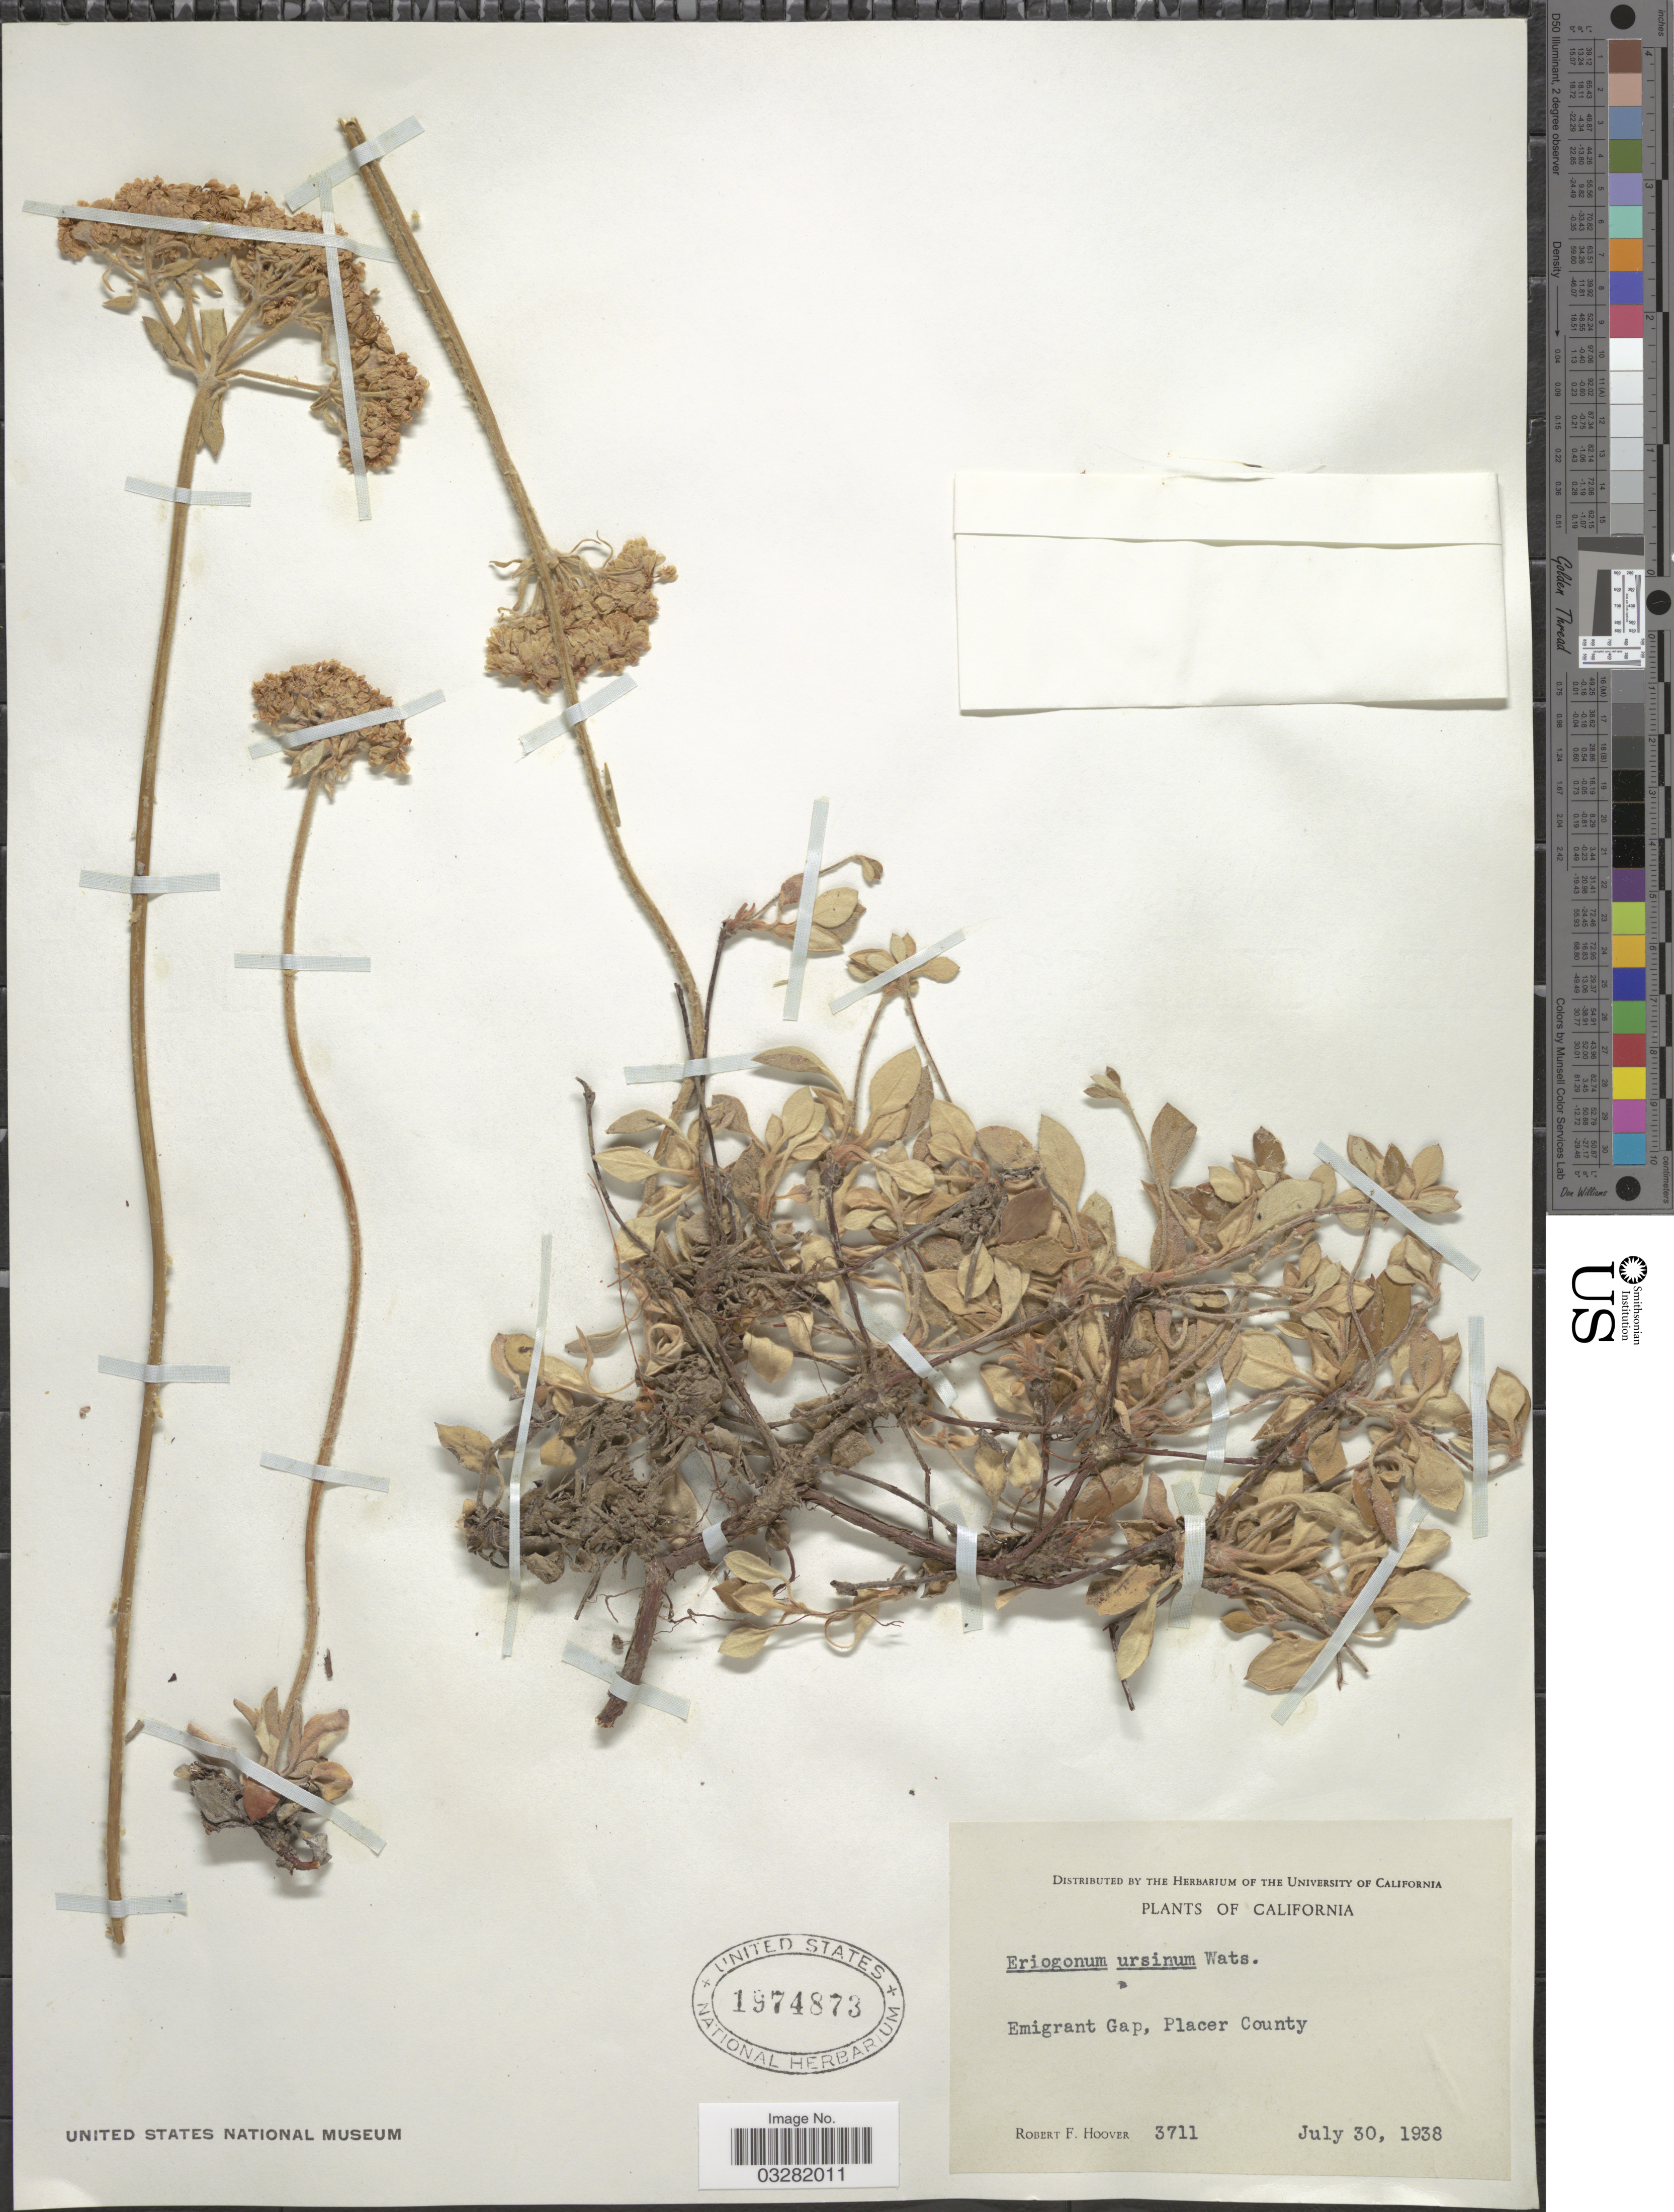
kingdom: Plantae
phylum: Tracheophyta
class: Magnoliopsida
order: Caryophyllales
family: Polygonaceae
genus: Eriogonum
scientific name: Eriogonum ursinum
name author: S. Watson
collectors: R. F. Hoover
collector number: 3711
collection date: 1938-07-30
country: United States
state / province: California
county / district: Placer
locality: Emigrant Gap, Placer County.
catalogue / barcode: US 1974873